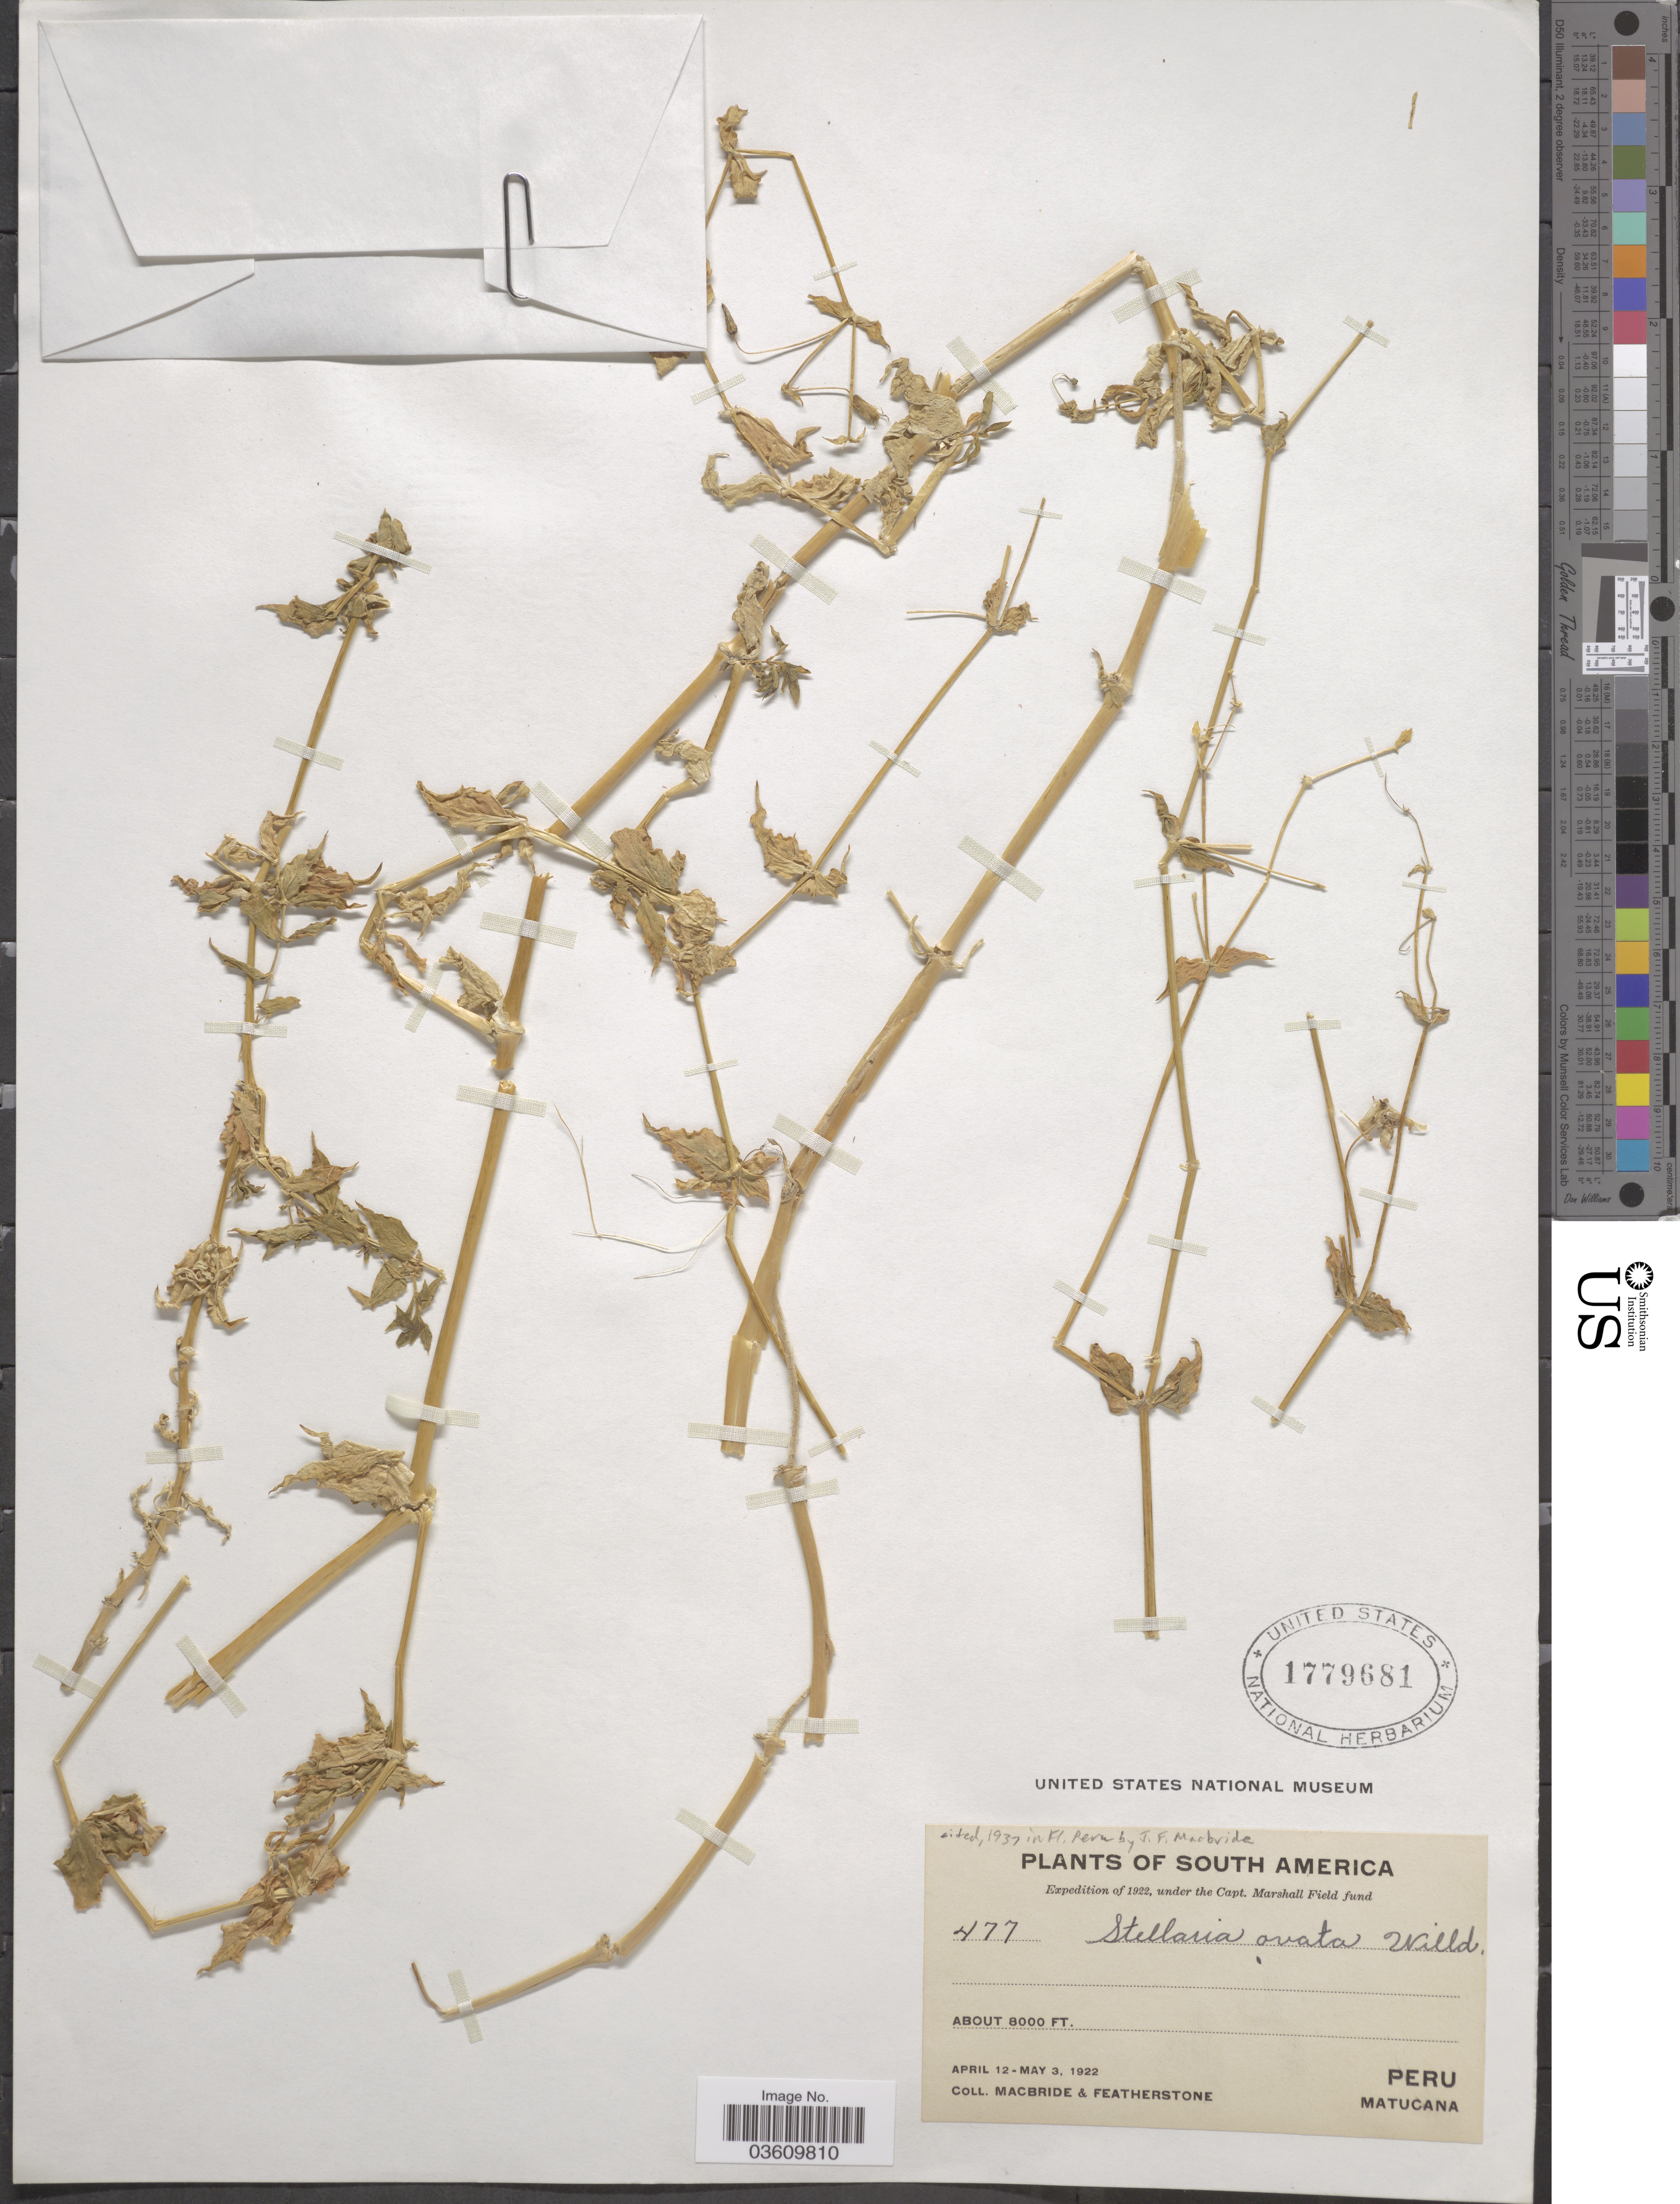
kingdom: Plantae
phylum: Tracheophyta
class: Magnoliopsida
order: Caryophyllales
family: Caryophyllaceae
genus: Stellaria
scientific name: Stellaria ovata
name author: Willd.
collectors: Macbride, -- & -. Featherstone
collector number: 477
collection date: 1922-04-12/1922-05-03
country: Peru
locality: Matucana.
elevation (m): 2438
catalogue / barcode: US 1779681